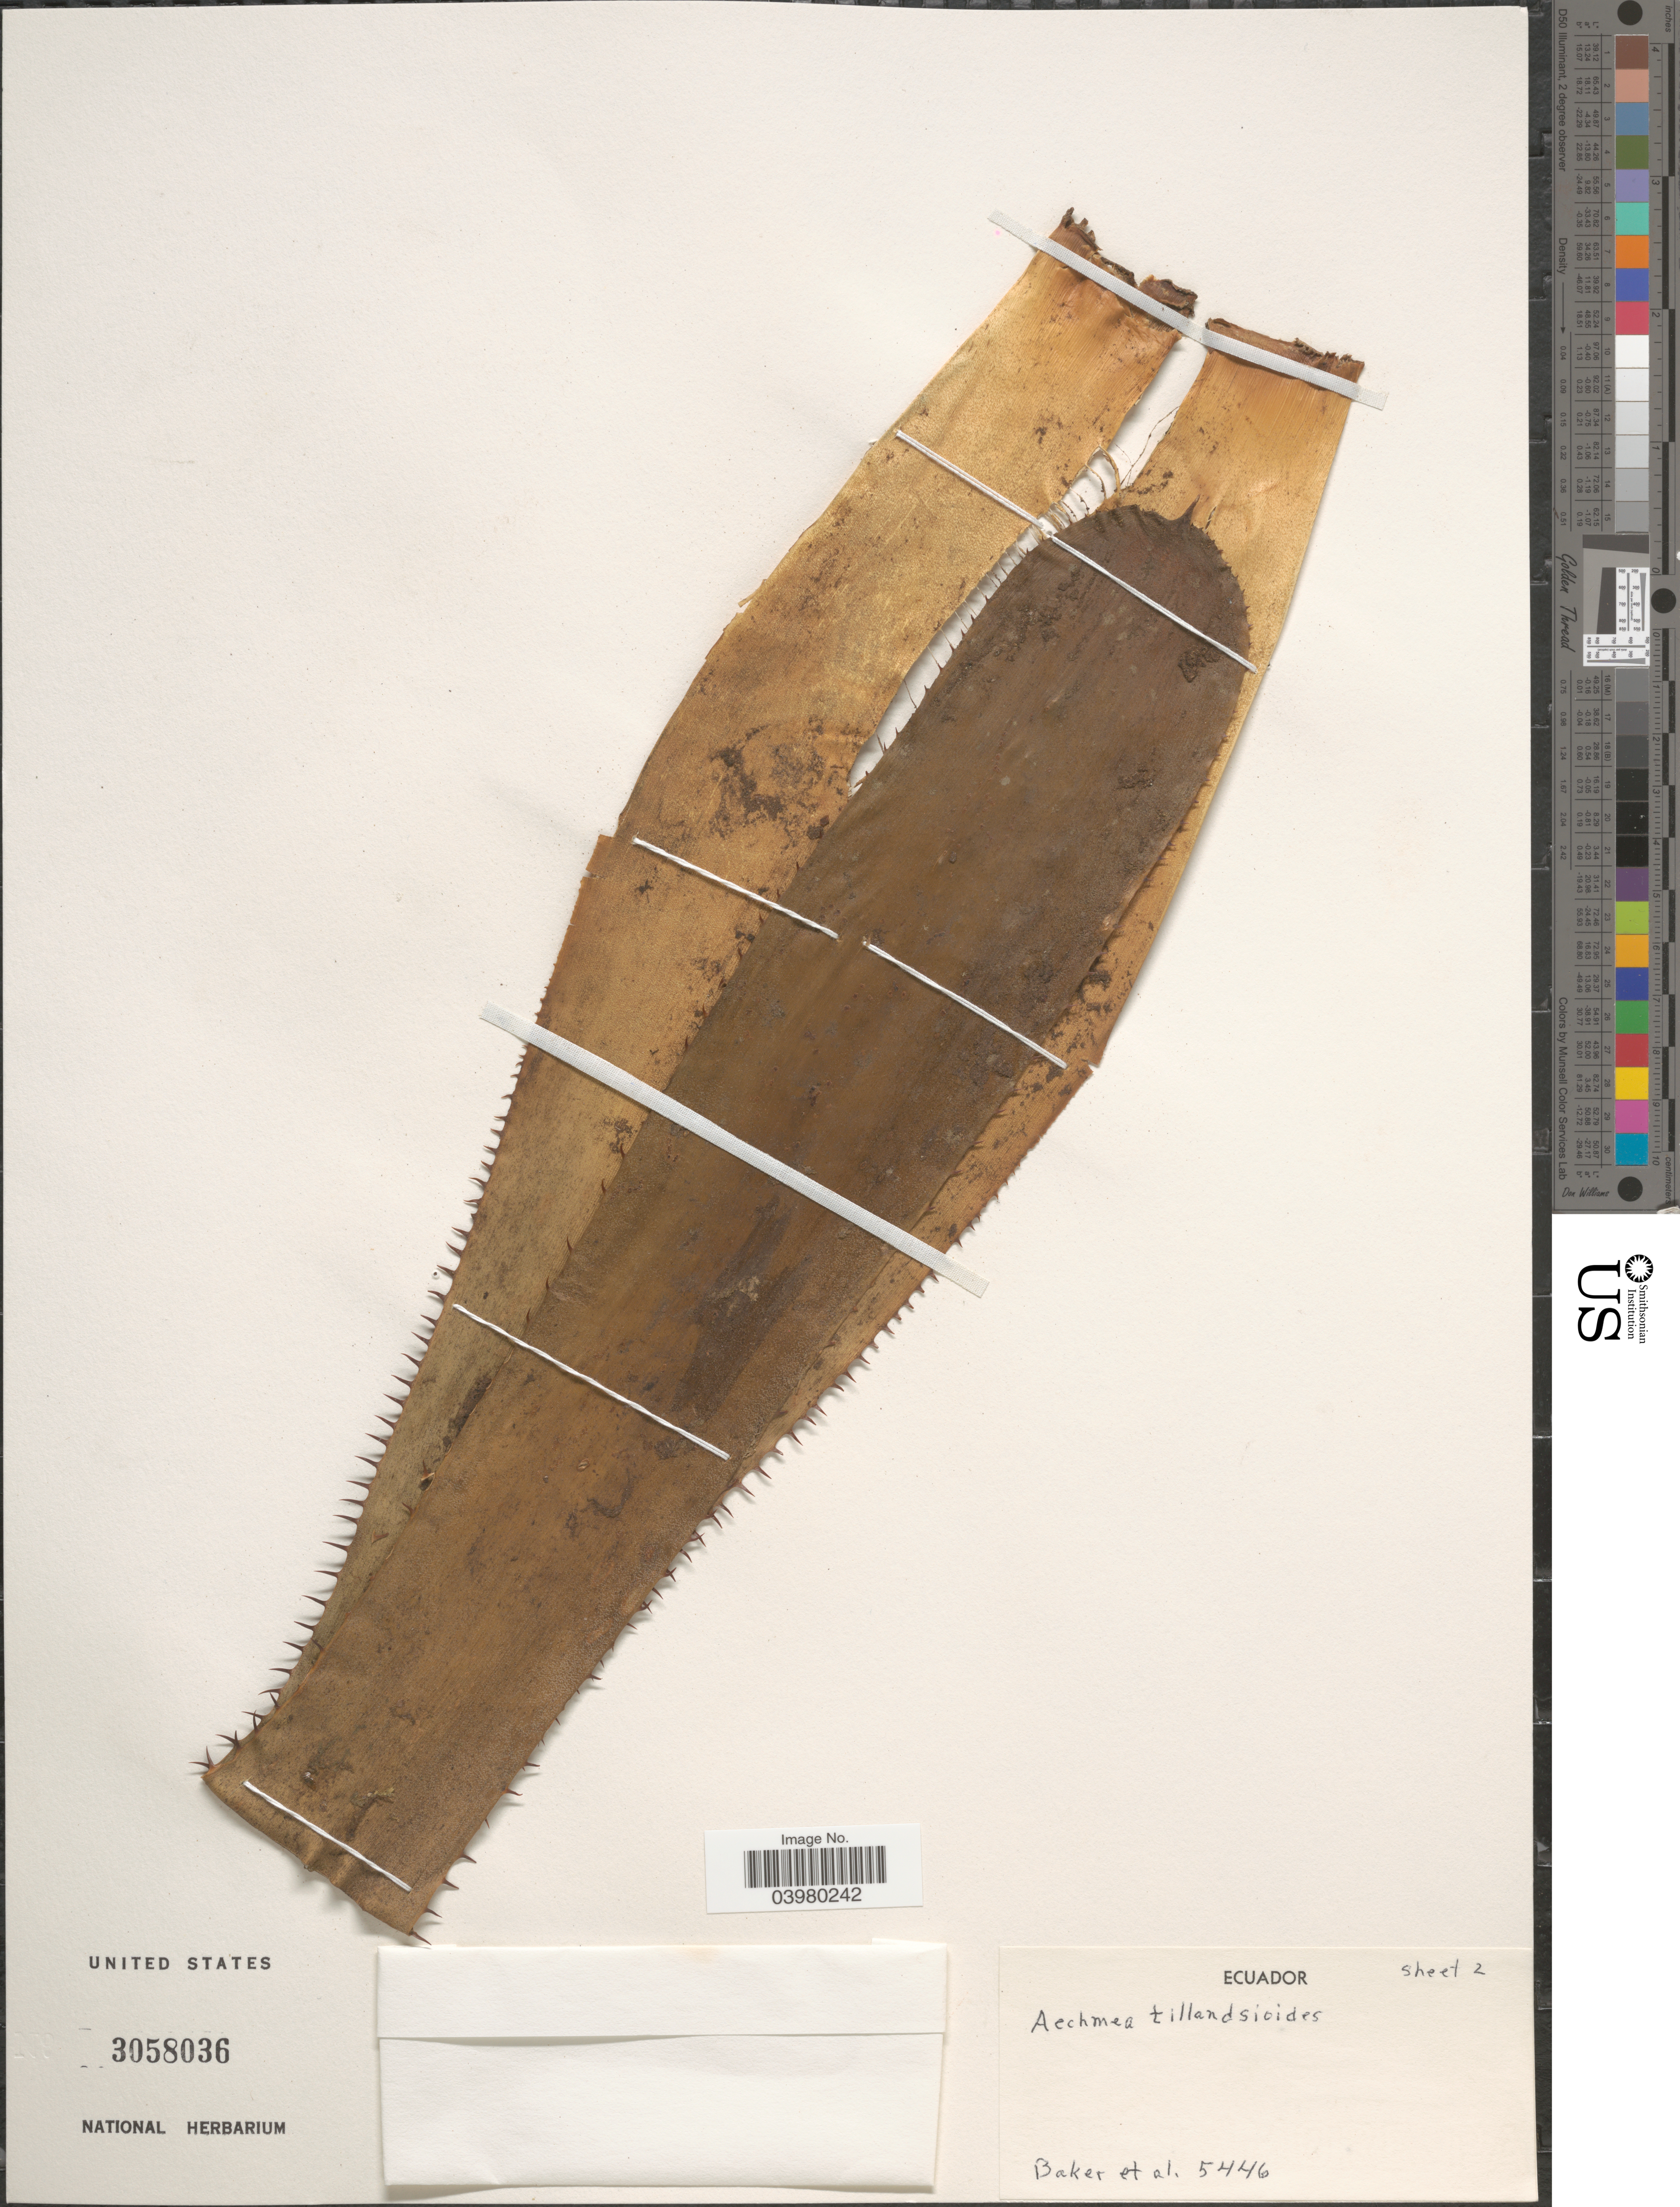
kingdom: Plantae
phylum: Tracheophyta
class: Liliopsida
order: Poales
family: Bromeliaceae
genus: Aechmea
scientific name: Aechmea tillandsioides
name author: (Mart. ex Schult. & Schult. f.) Baker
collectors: -- Baker & et al.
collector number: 5446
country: Ecuador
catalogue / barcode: US 3058036